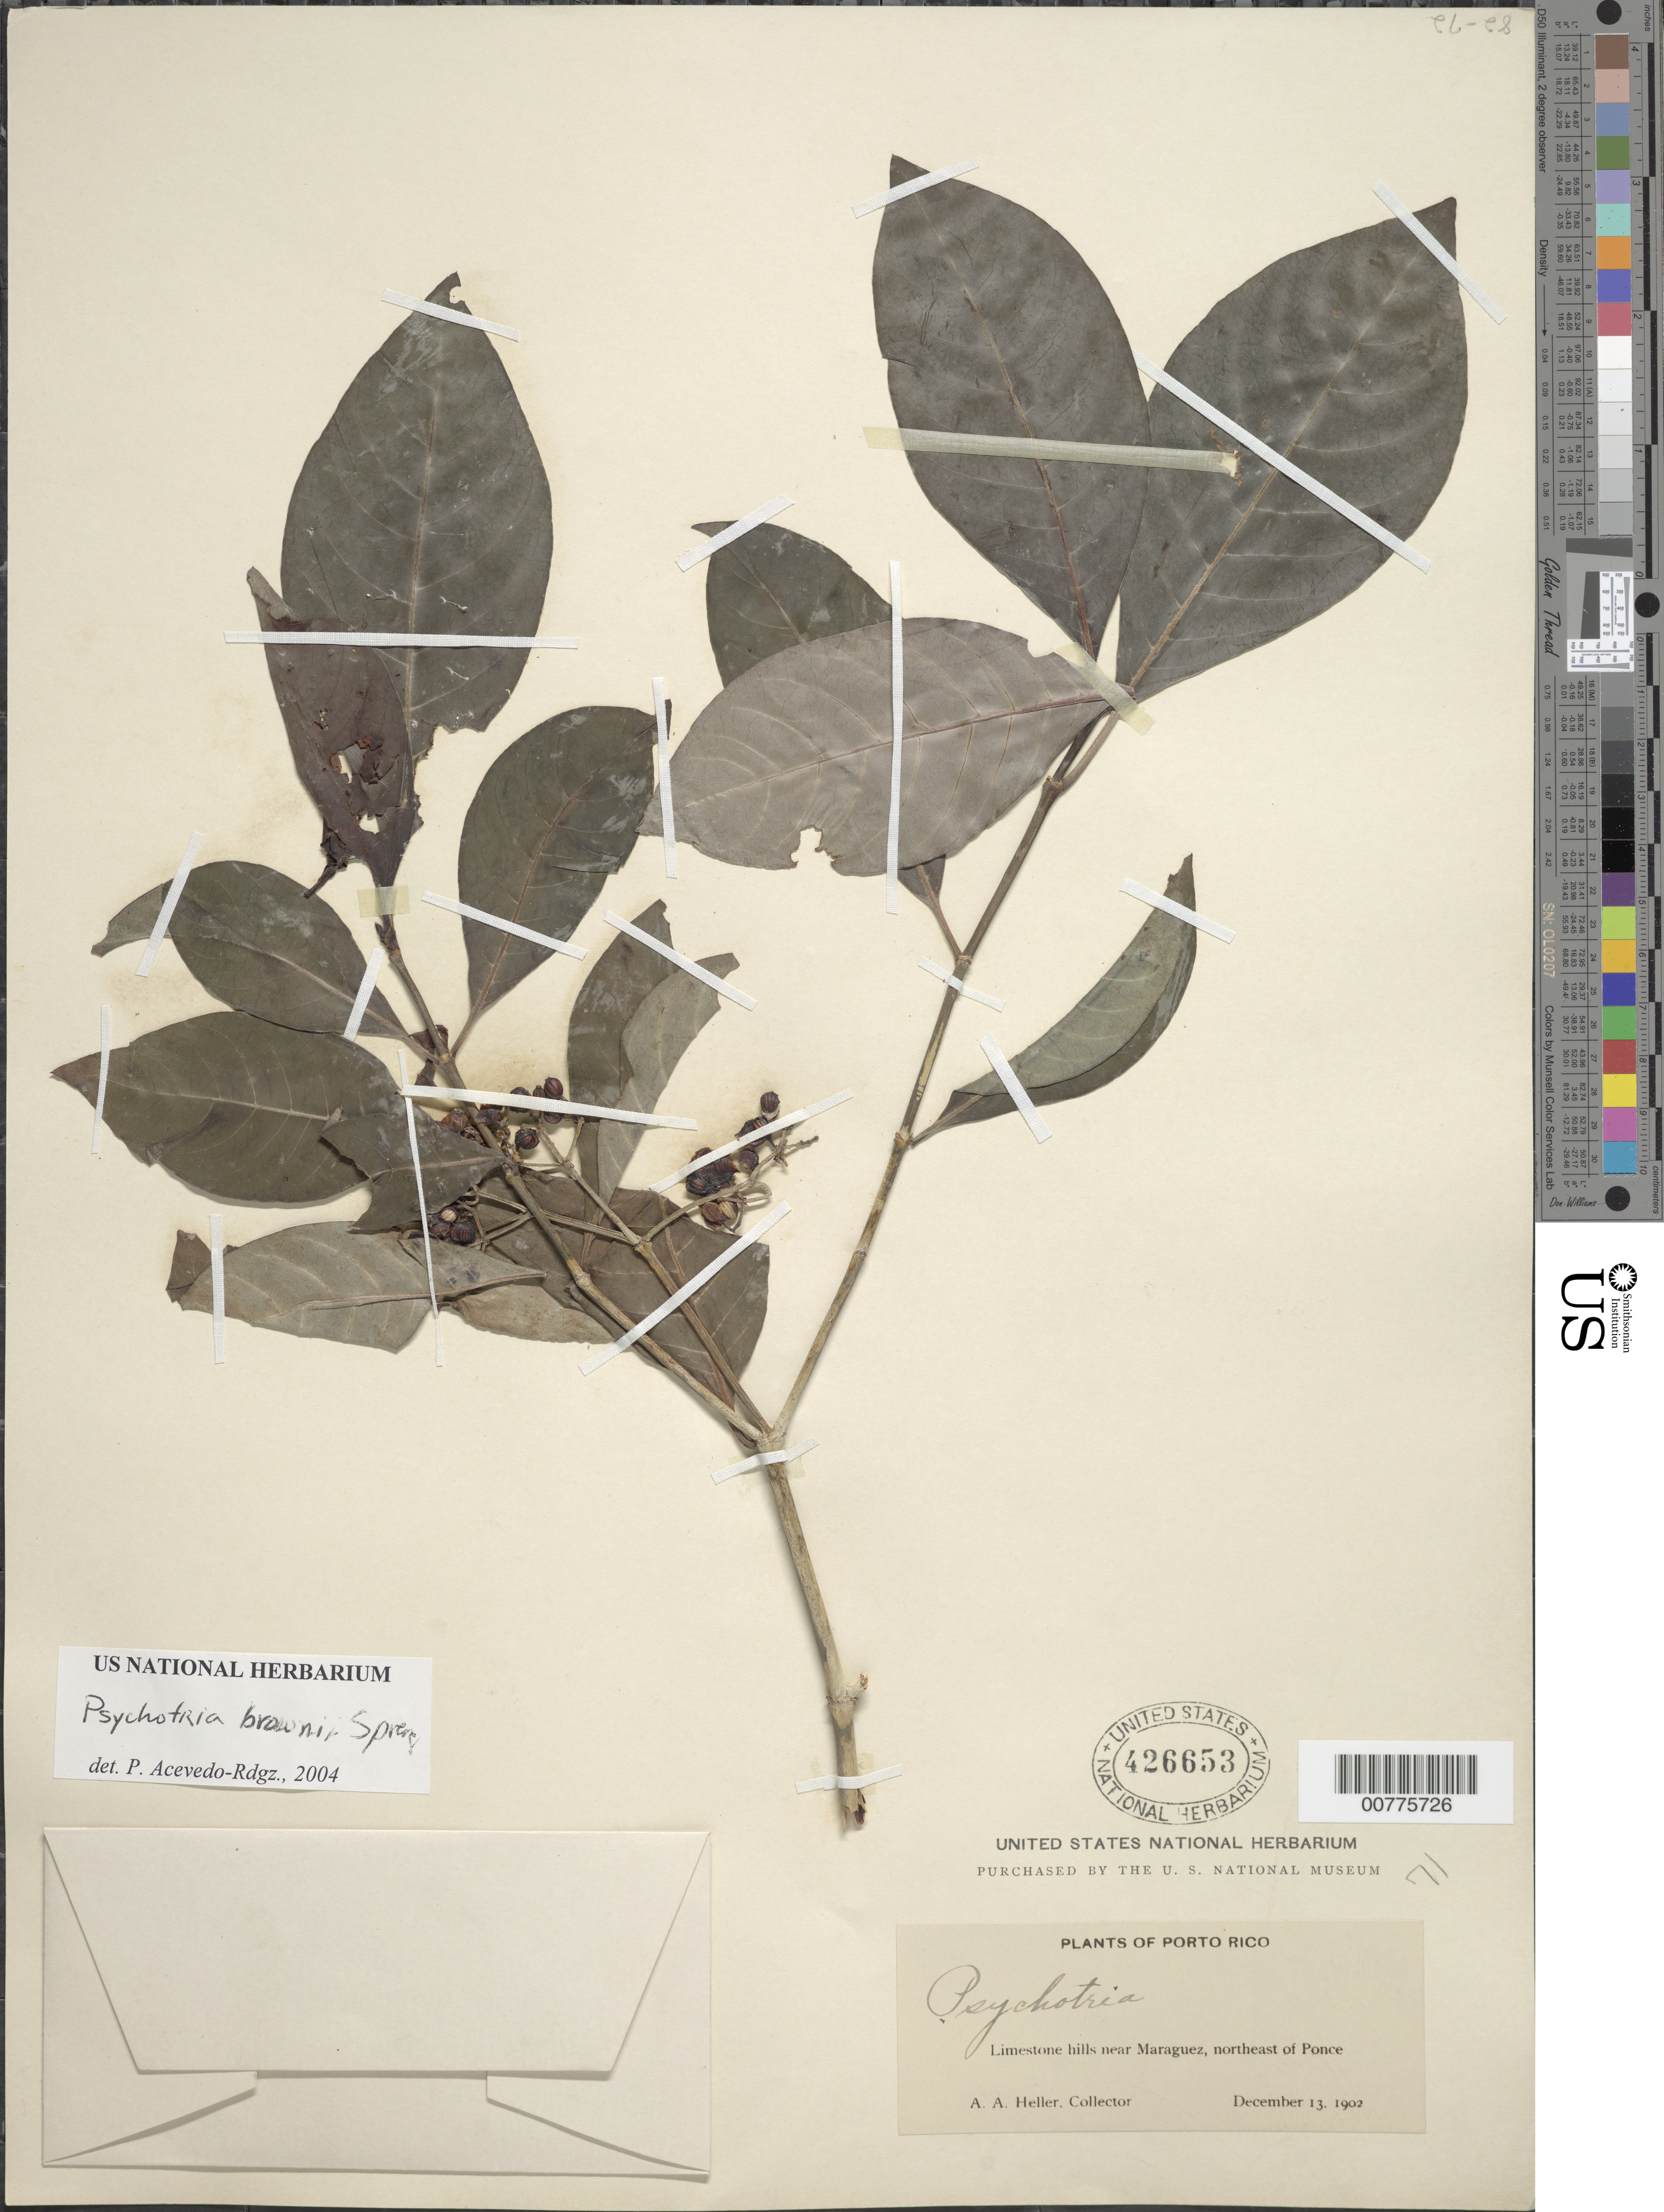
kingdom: Plantae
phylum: Tracheophyta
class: Magnoliopsida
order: Gentianales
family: Rubiaceae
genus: Psychotria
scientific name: Psychotria glabrata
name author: Sw.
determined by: Acevedo-Rodríguez, P., (BOT), Smithsonian Institution - National Museum of Natural History (UNITED STATES)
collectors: A. A. Heller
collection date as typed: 13 Dec 1902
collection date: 1902-12-13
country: Puerto Rico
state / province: Ponce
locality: Limestone hills near Mayagüez, northeast of Ponce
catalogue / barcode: US 426653